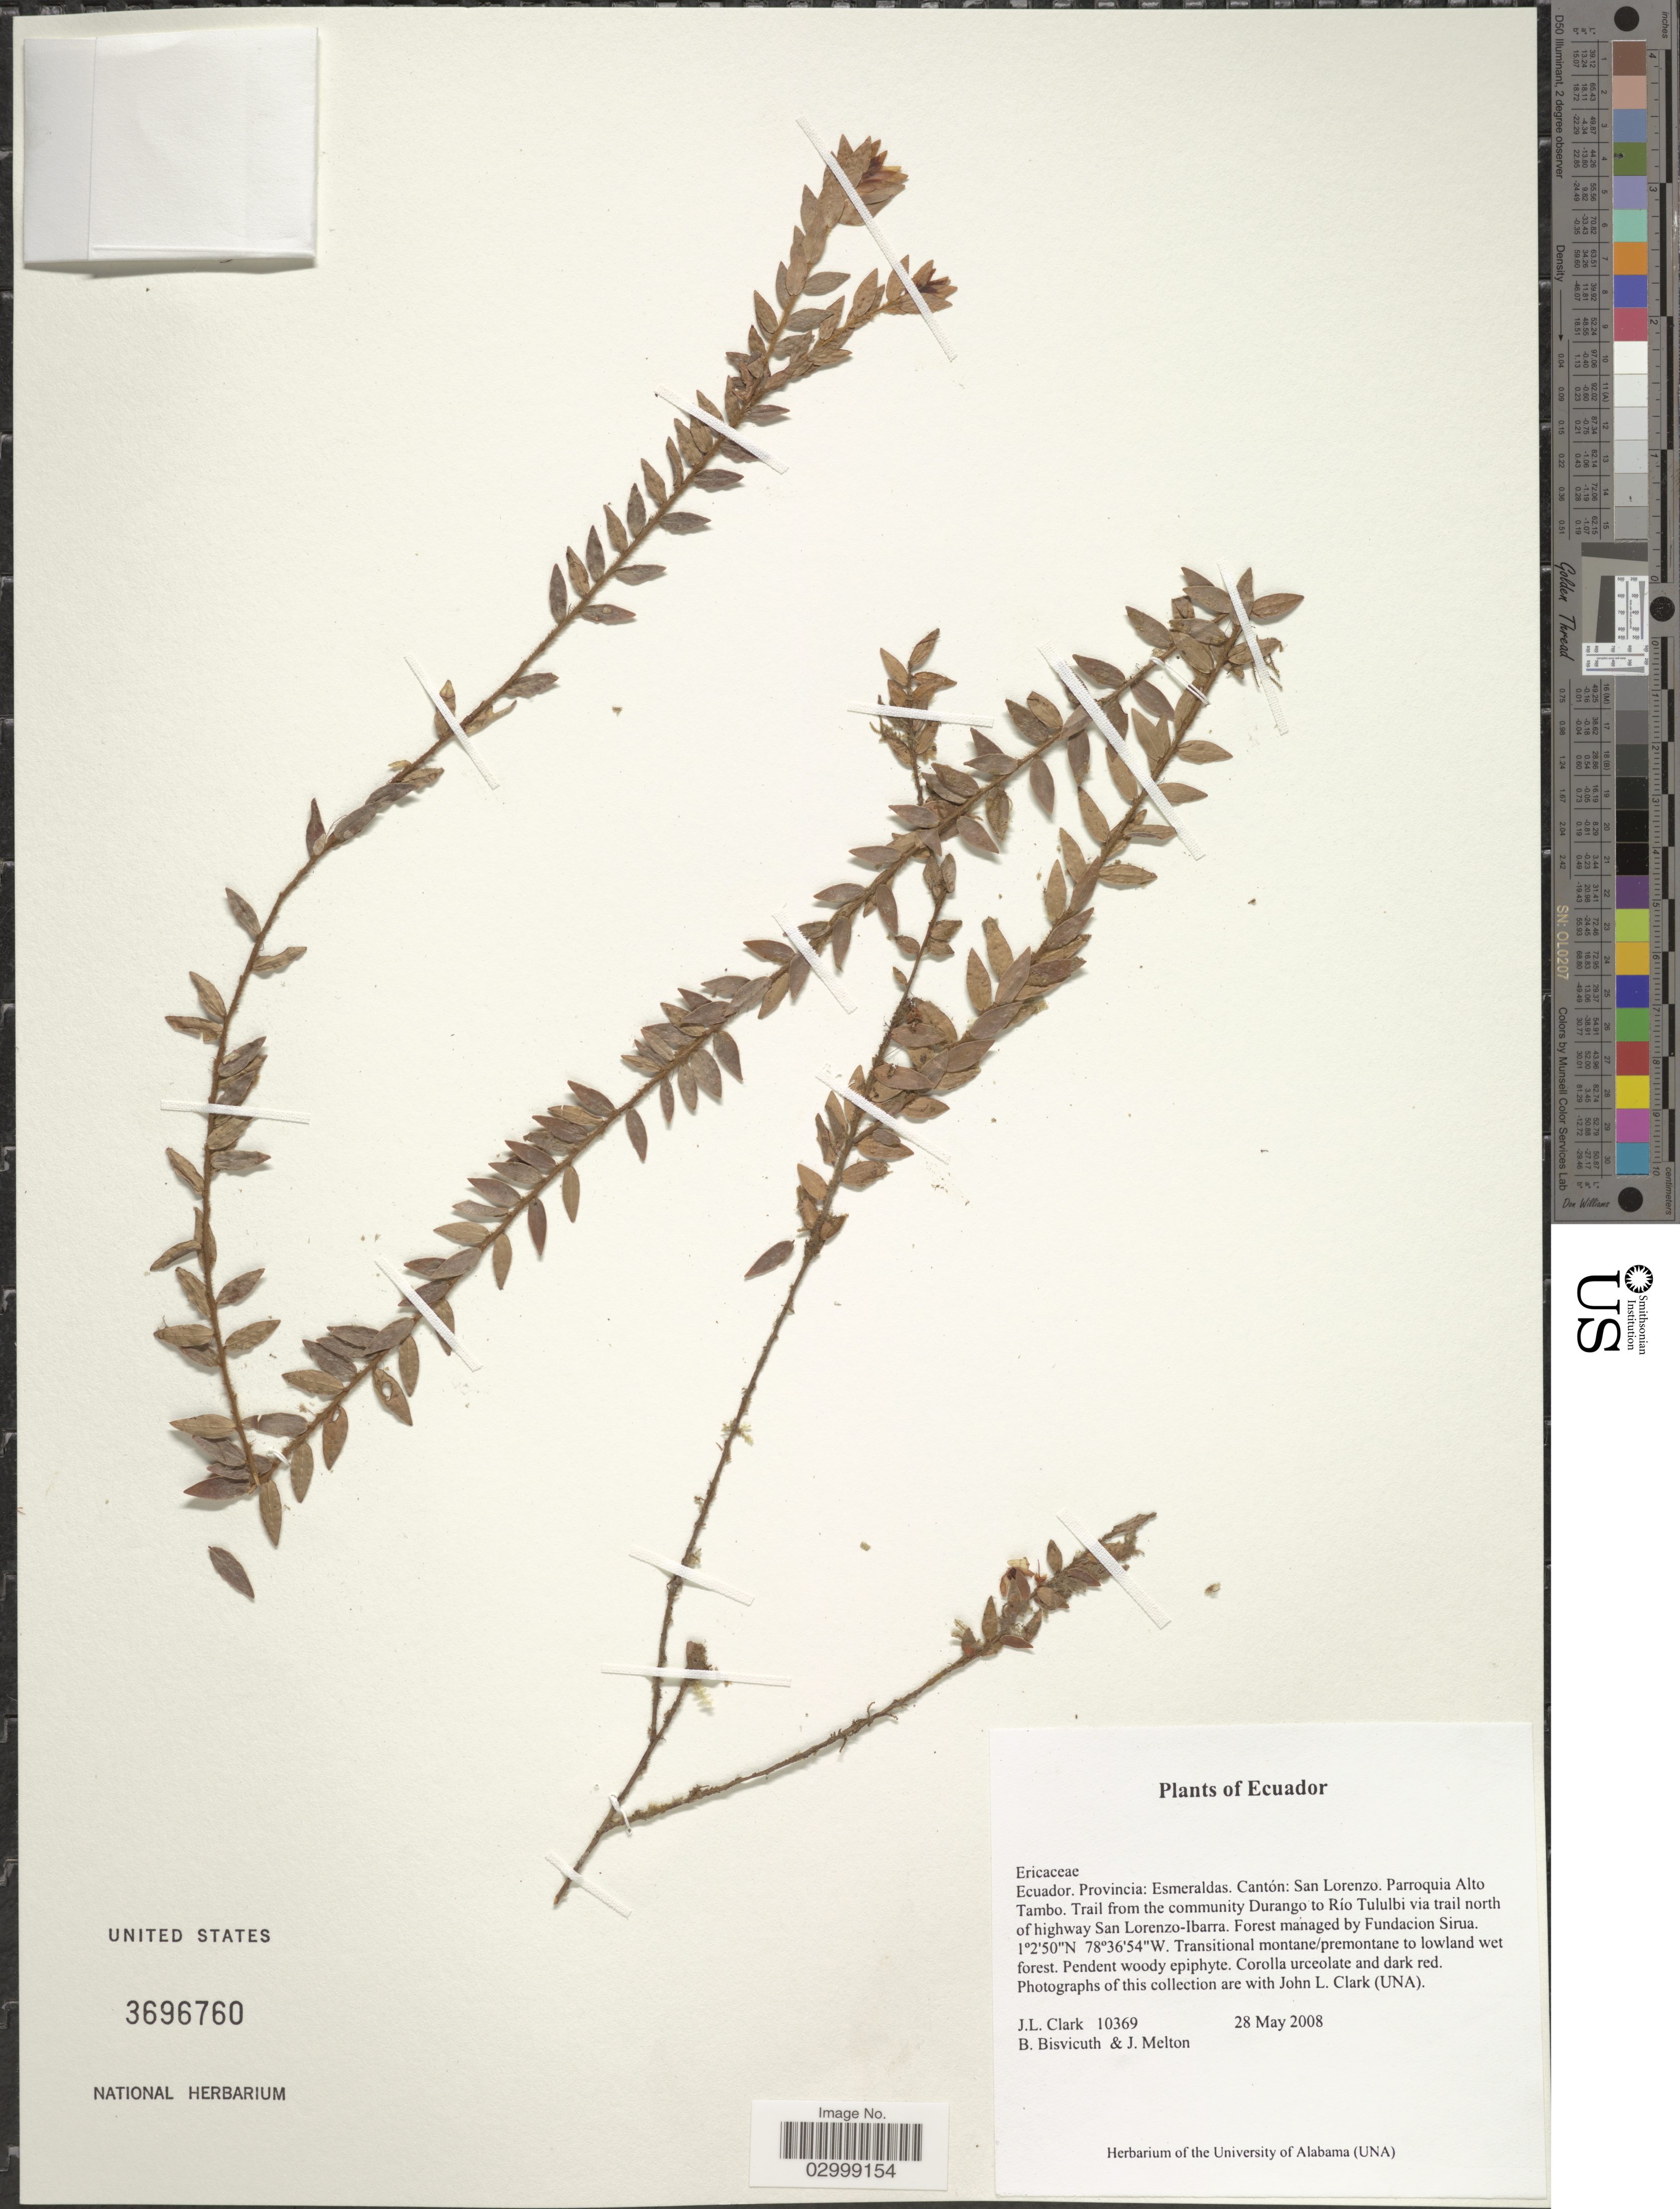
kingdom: Plantae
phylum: Tracheophyta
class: Magnoliopsida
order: Ericales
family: Ericaceae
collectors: J. L. Clark, B. Bisvicuth & J. Melton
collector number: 10369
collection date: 2008-05-28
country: Ecuador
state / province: Esmeraldas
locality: Cantón: San Lorenzo, Parroquia Alto Tambo, Trail from the community Durango to Río Tululbi via trail north of highway San Lorenzo-Ibarra.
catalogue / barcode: US 3696760